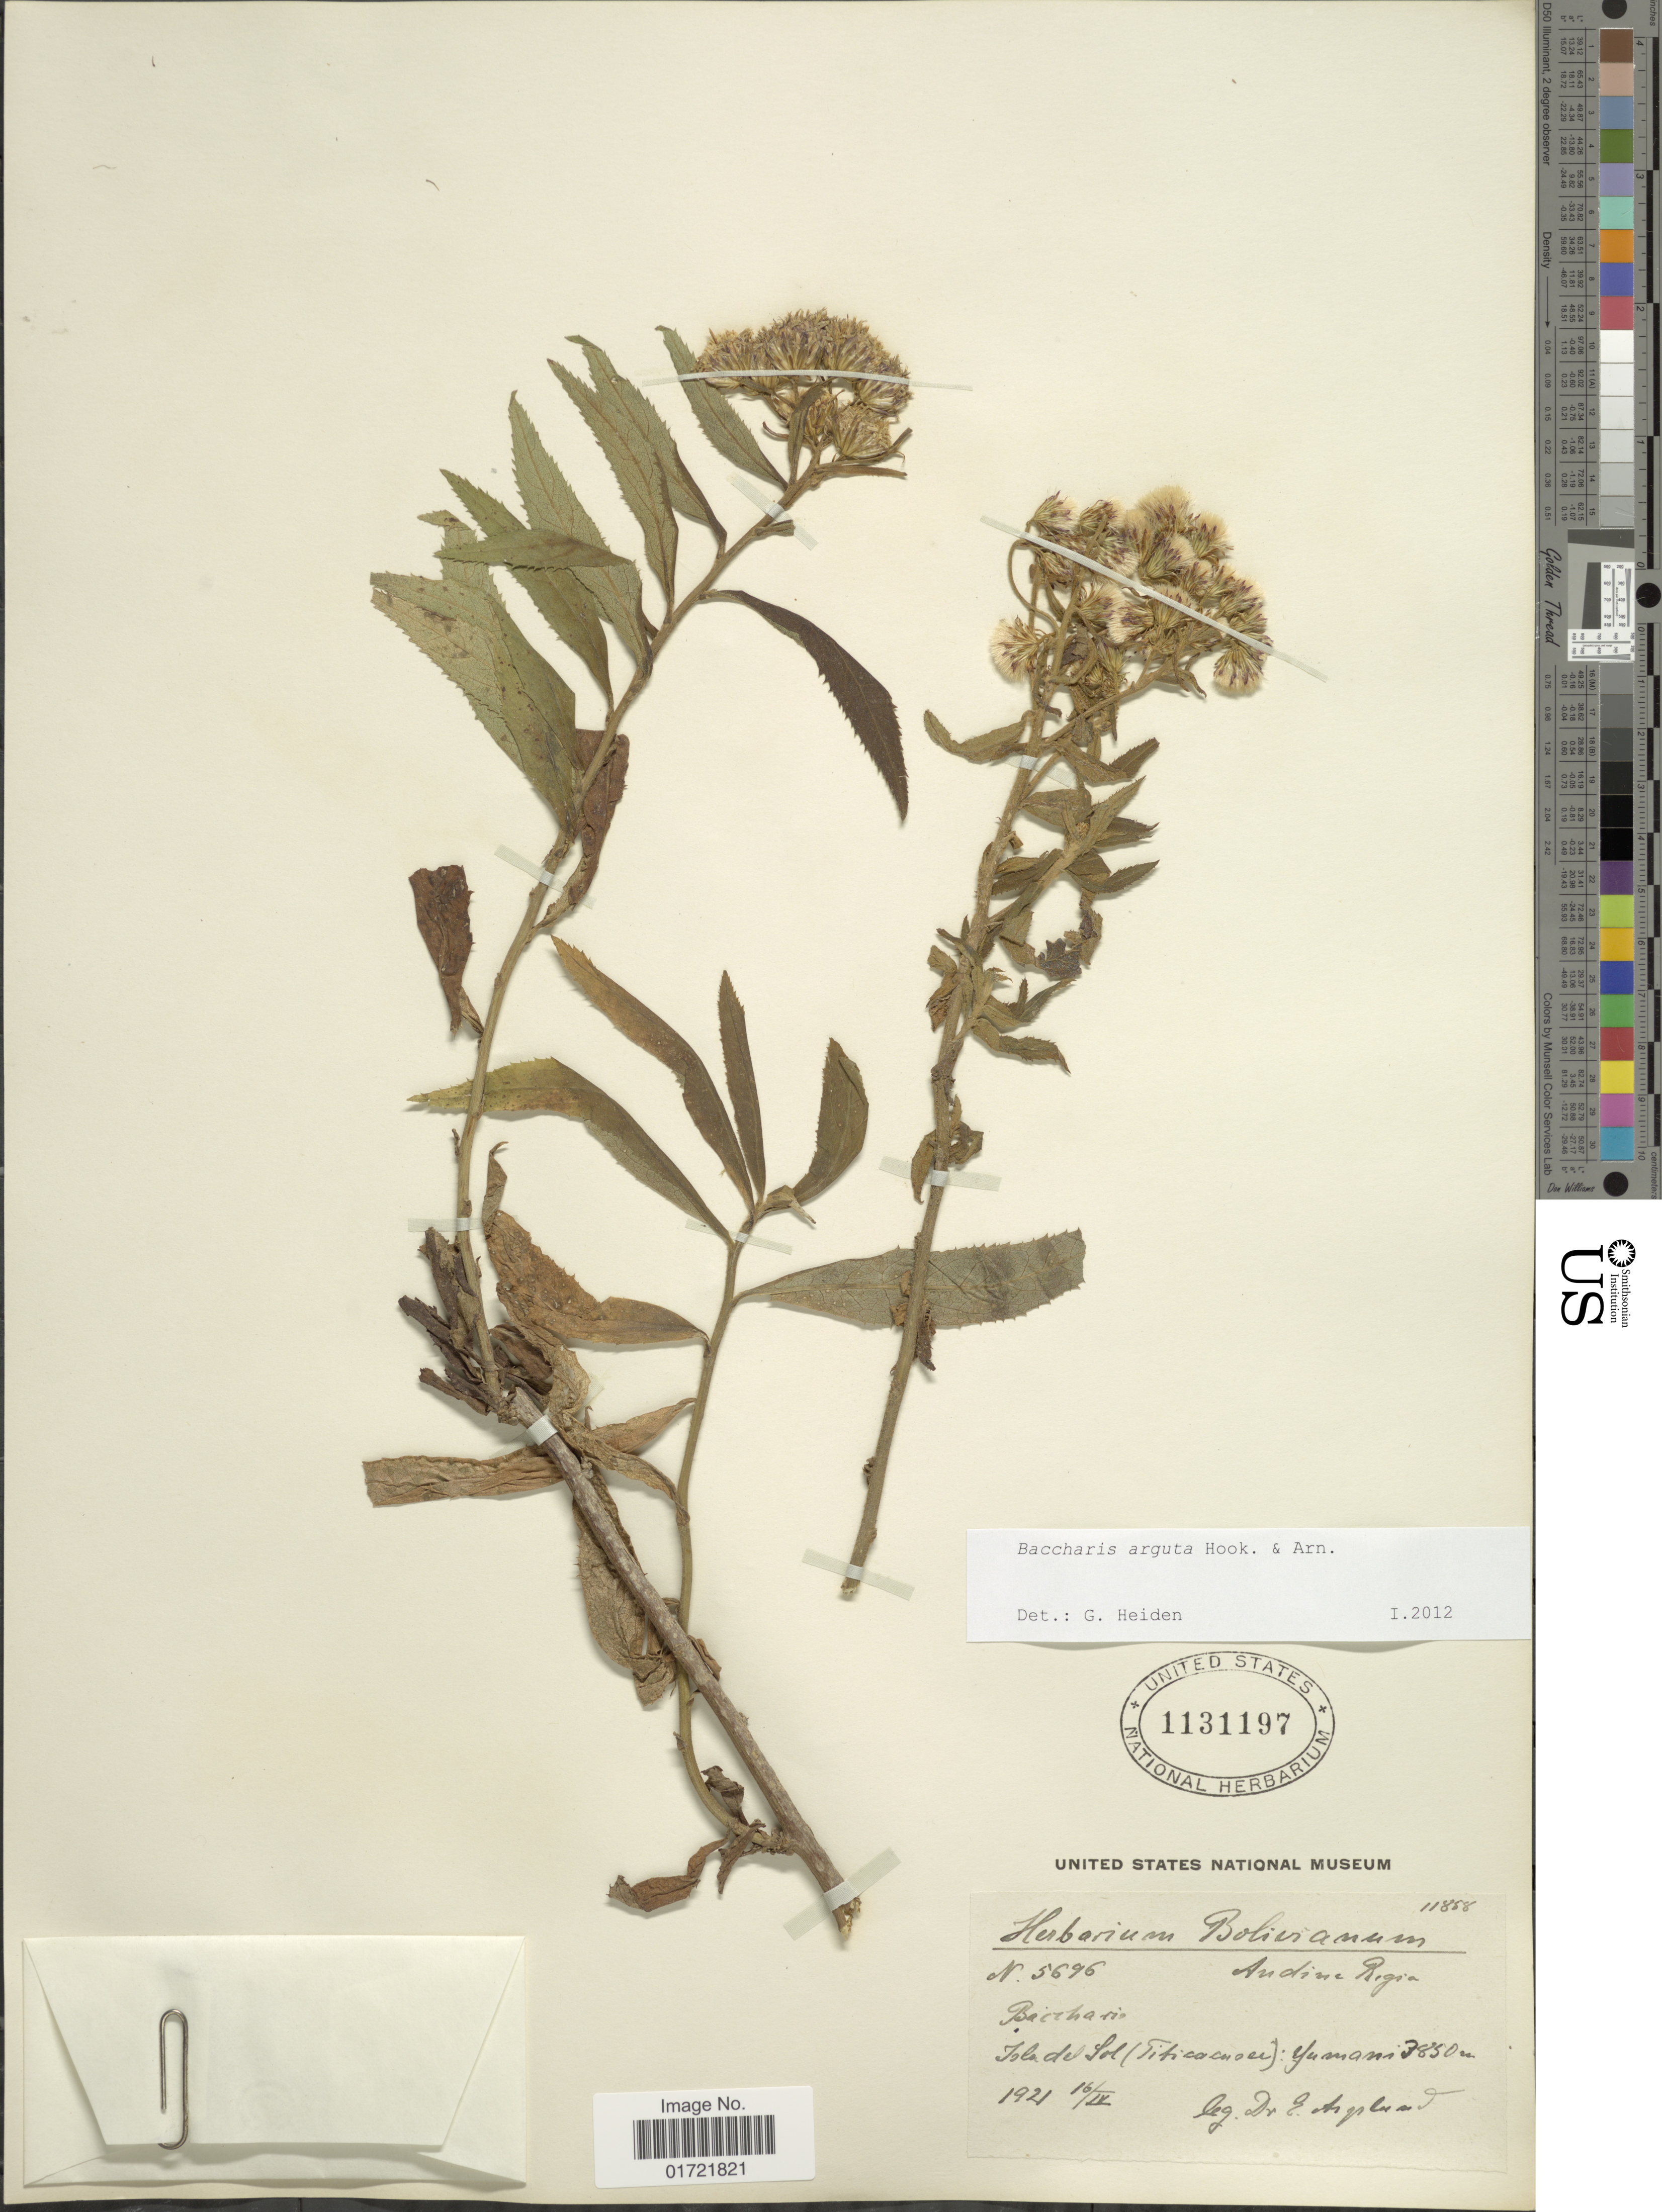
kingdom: Plantae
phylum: Tracheophyta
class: Magnoliopsida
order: Asterales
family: Asteraceae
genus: Baccharis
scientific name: Baccharis arguta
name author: Gillies ex Hook. & Arn.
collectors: E. Asplund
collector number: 5696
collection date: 1921-09-16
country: Bolivia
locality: Andine region. Bacchari. Isla de Sol (Titicaca) Yumani.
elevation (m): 3850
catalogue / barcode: US 1131197